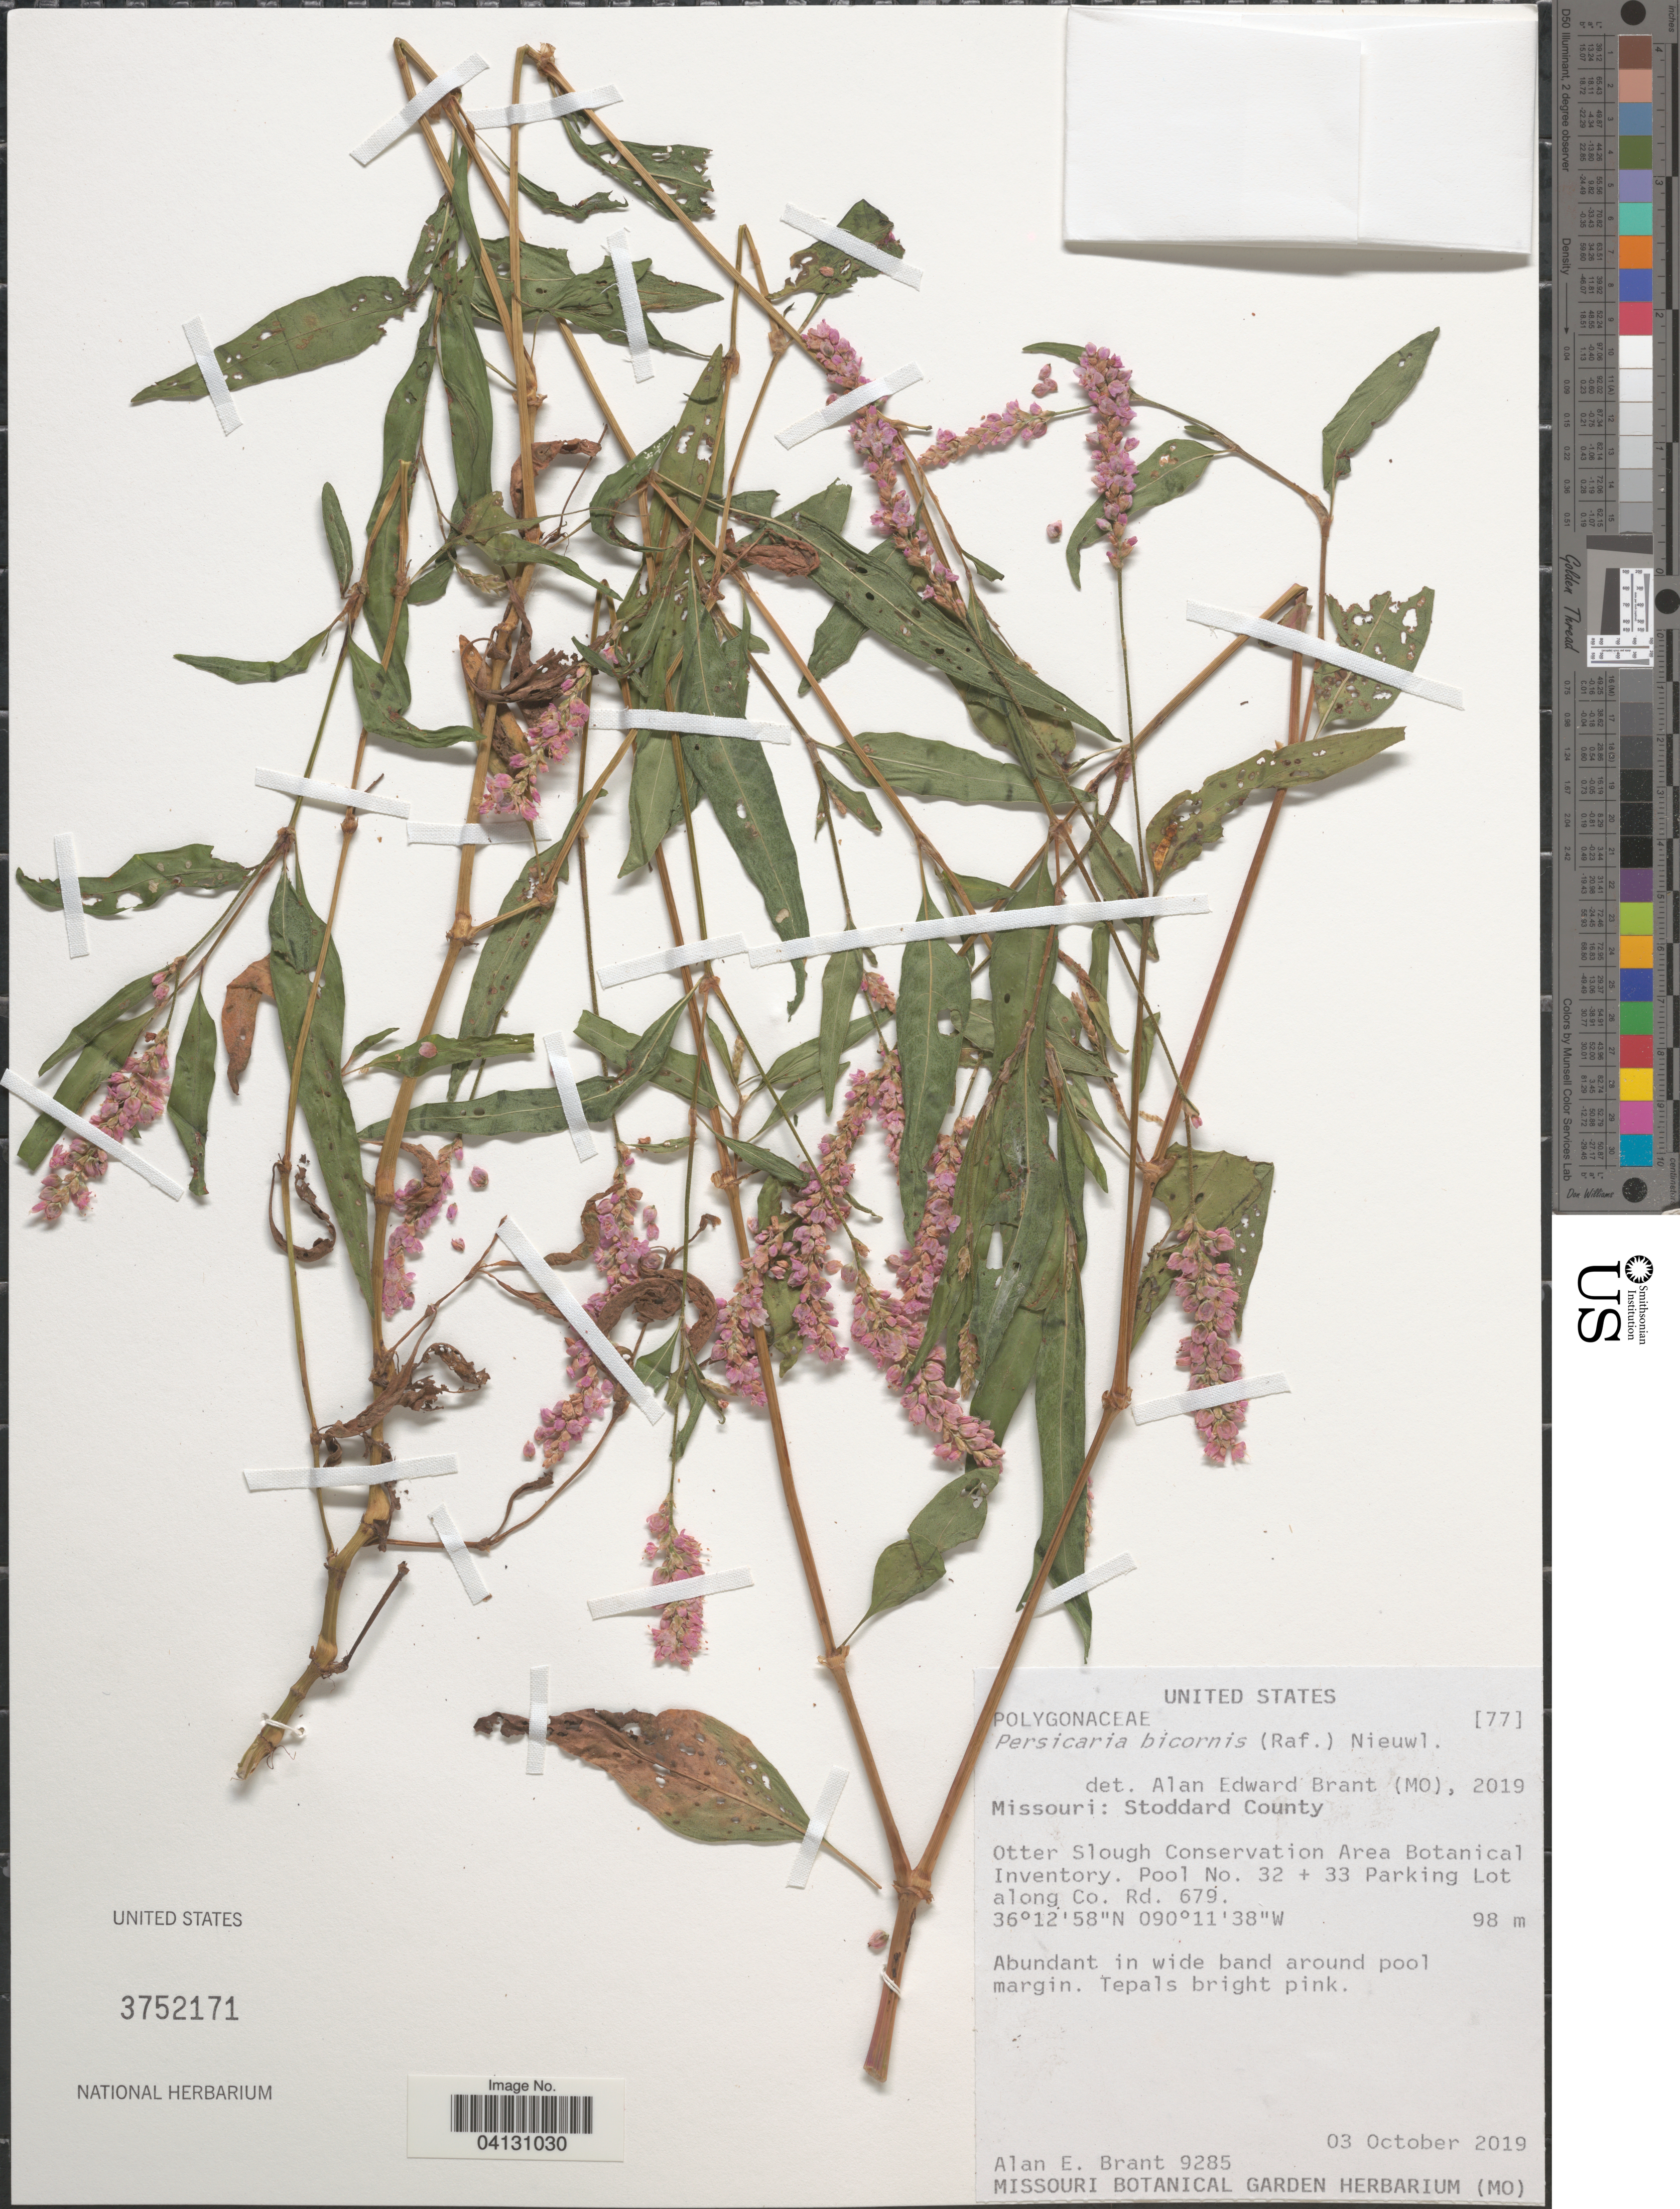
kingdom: Plantae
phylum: Tracheophyta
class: Magnoliopsida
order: Caryophyllales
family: Polygonaceae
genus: Persicaria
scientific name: Persicaria bicornis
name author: (Raf.) Nieuwl.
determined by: Atha, D. E.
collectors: A. Brant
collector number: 9285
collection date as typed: Transcribed d/m/y: 3/10/2019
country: United States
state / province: Missouri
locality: Stoddard County. Otter Slough Conservation Area Botanical Inventory. Pool No. 32 + 33 Parking Lot along Co. Rd. 679.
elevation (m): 98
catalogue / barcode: US 3752171